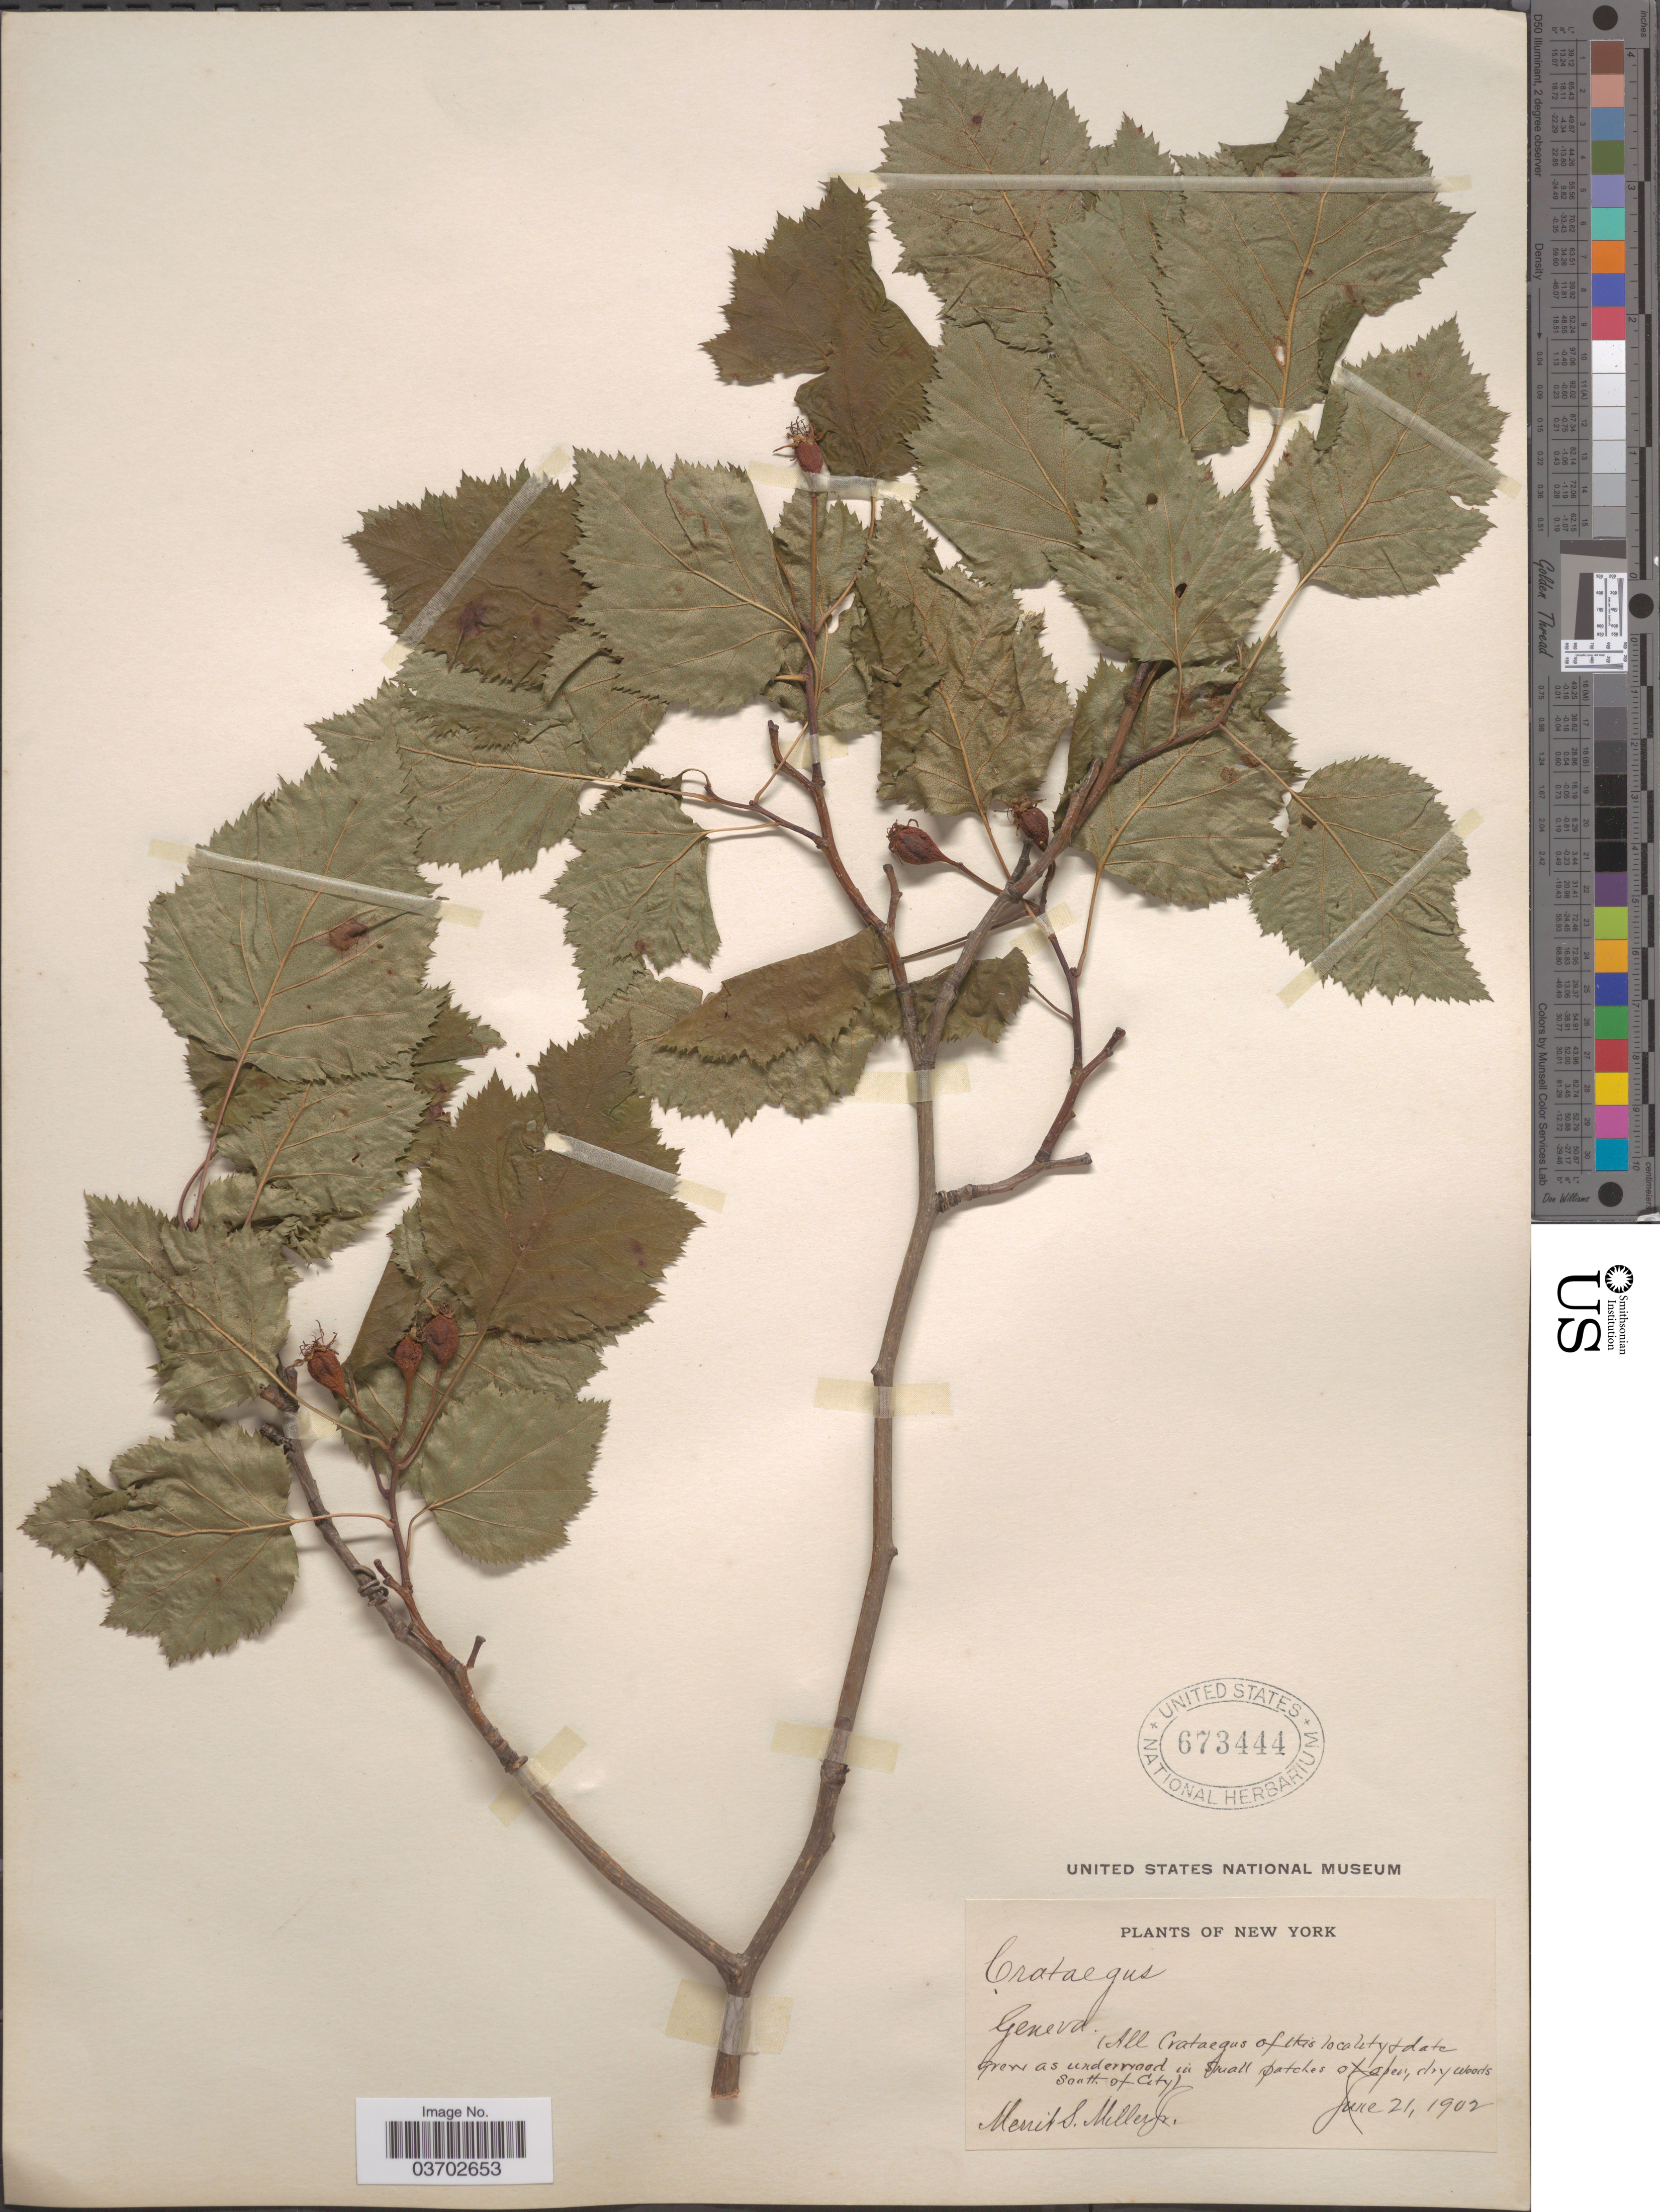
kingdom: Plantae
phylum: Tracheophyta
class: Magnoliopsida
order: Rosales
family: Rosaceae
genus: Crataegus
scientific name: Crataegus sp.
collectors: M. S. Miller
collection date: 1902-06-21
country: United States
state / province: New York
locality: Geneva. In small patches of open, dry woods south of city.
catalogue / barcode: US 673444